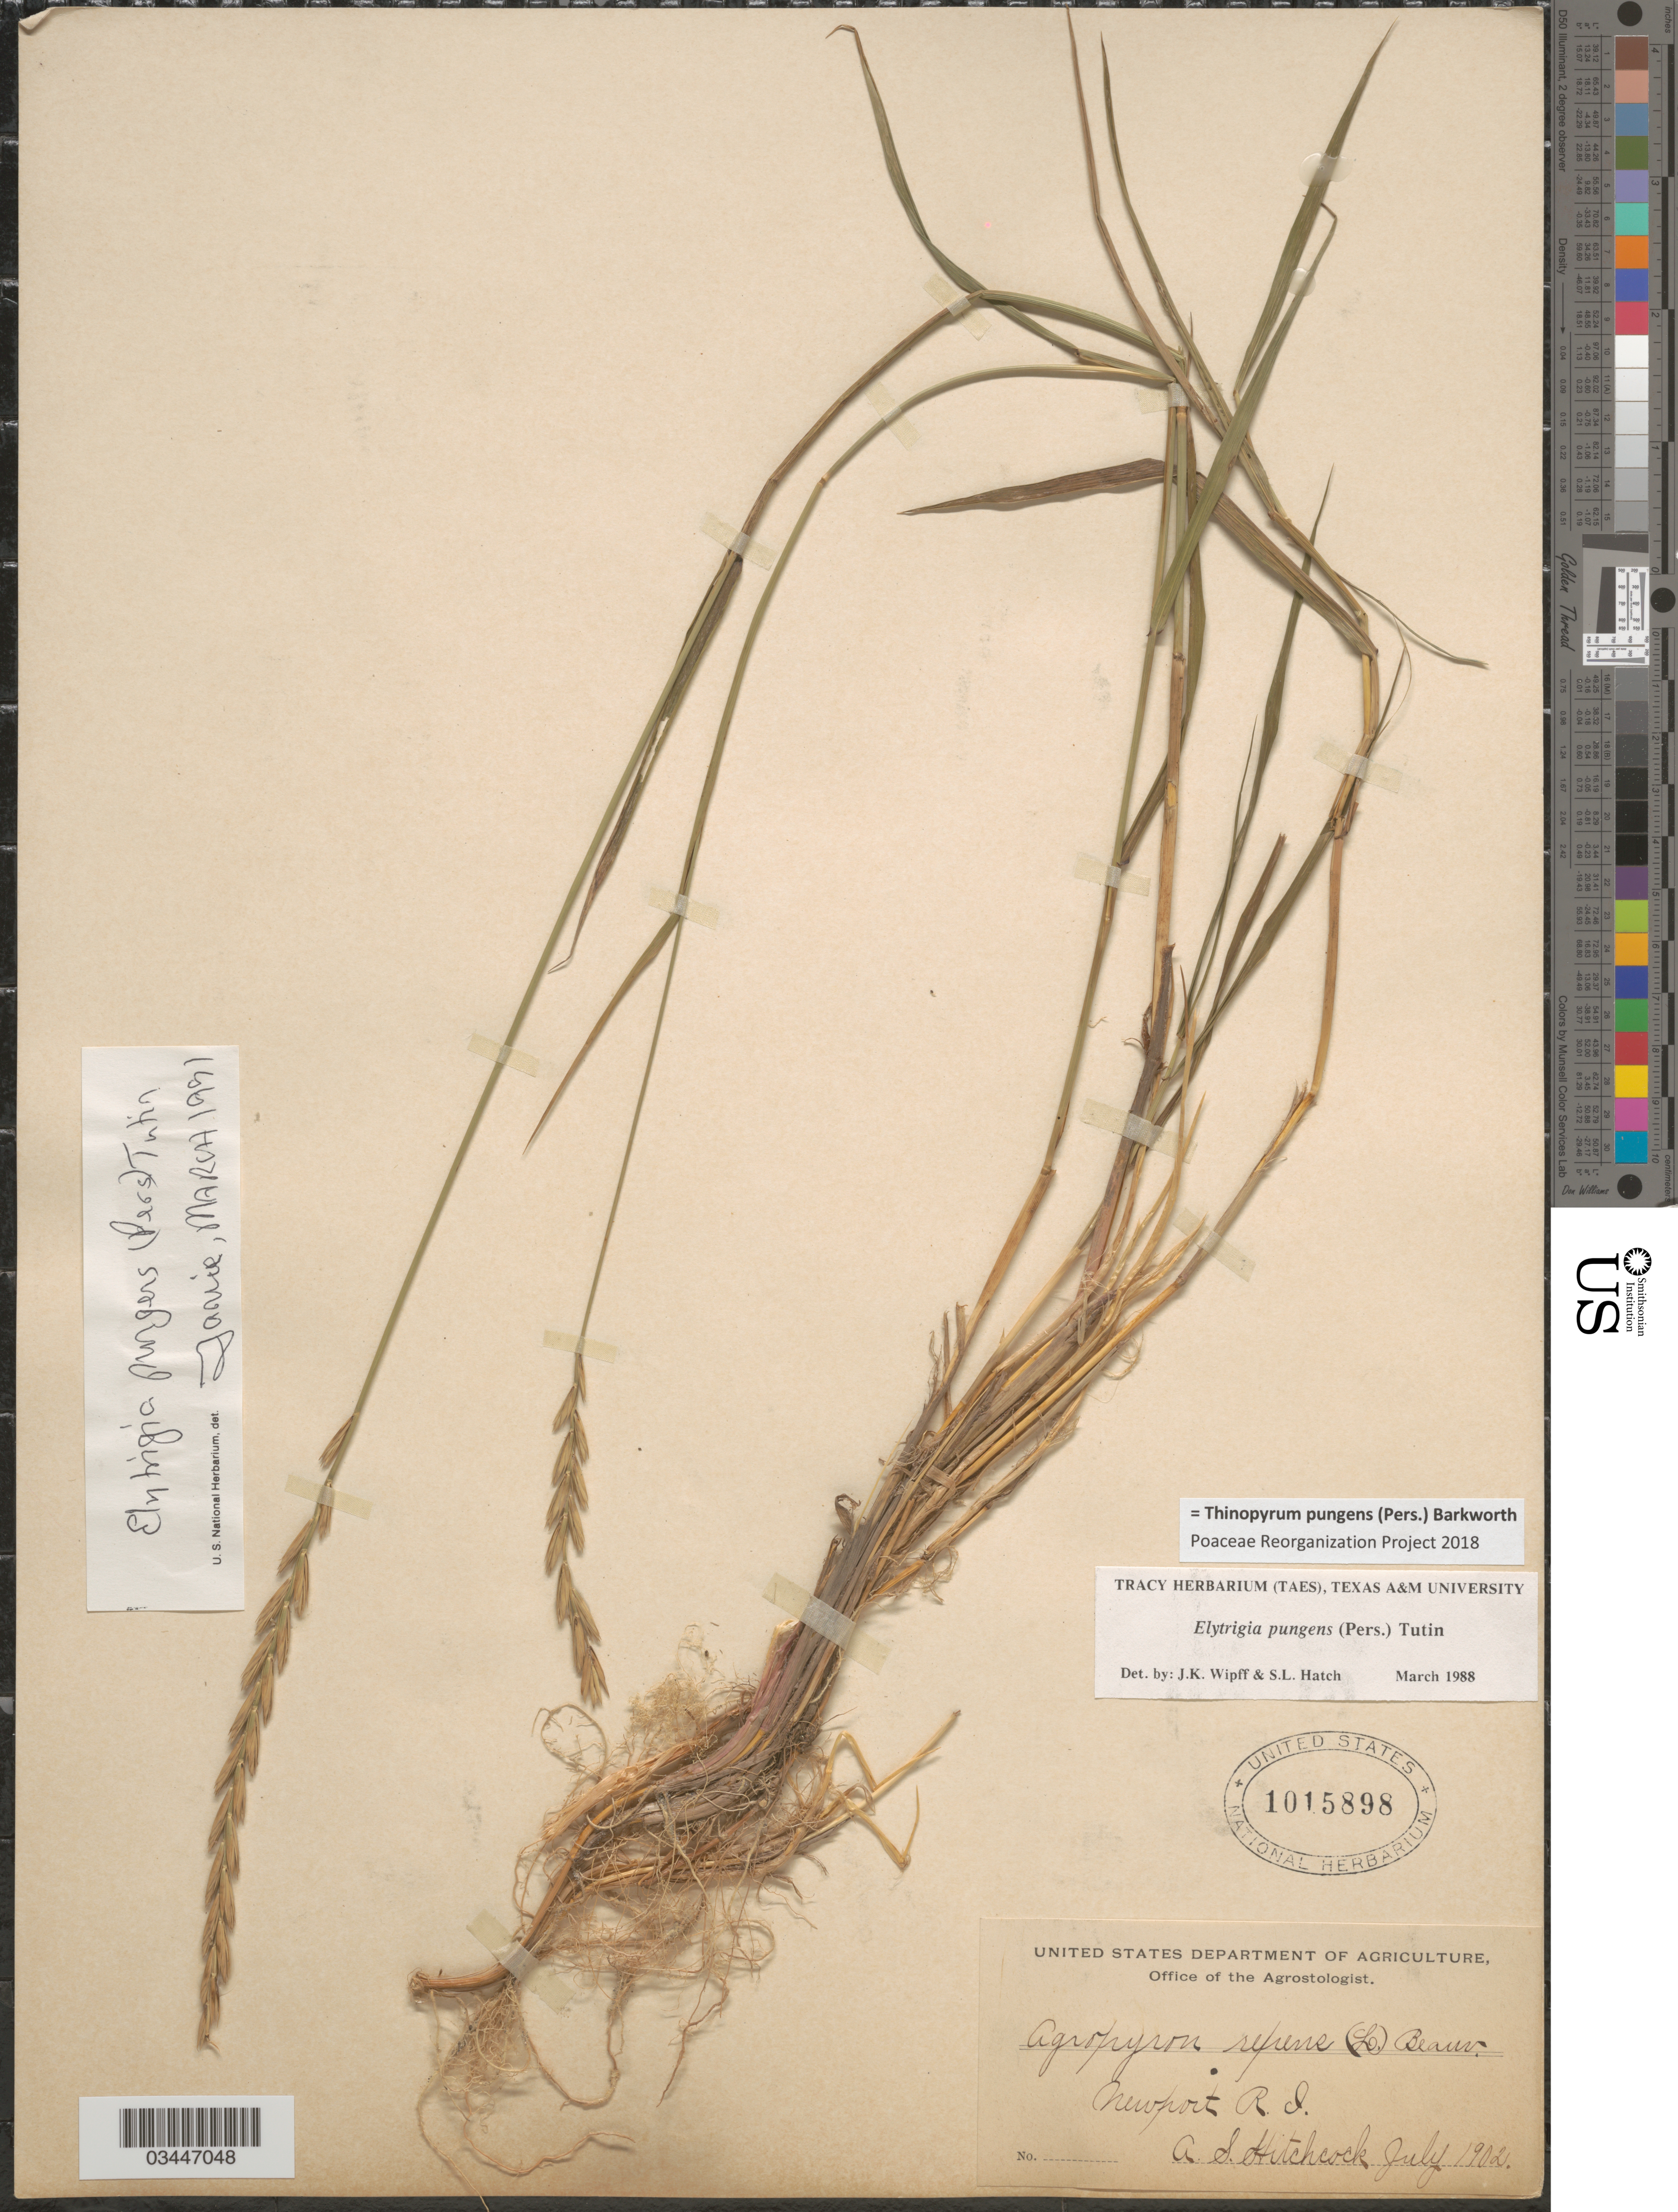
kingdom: Plantae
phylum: Tracheophyta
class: Liliopsida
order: Poales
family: Poaceae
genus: Thinopyrum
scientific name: Thinopyrum pungens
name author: (Pers.) Barkworth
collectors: A. S. Hitchcock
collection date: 1902-07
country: United States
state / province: Rhode Island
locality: Newport.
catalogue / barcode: US 1015898